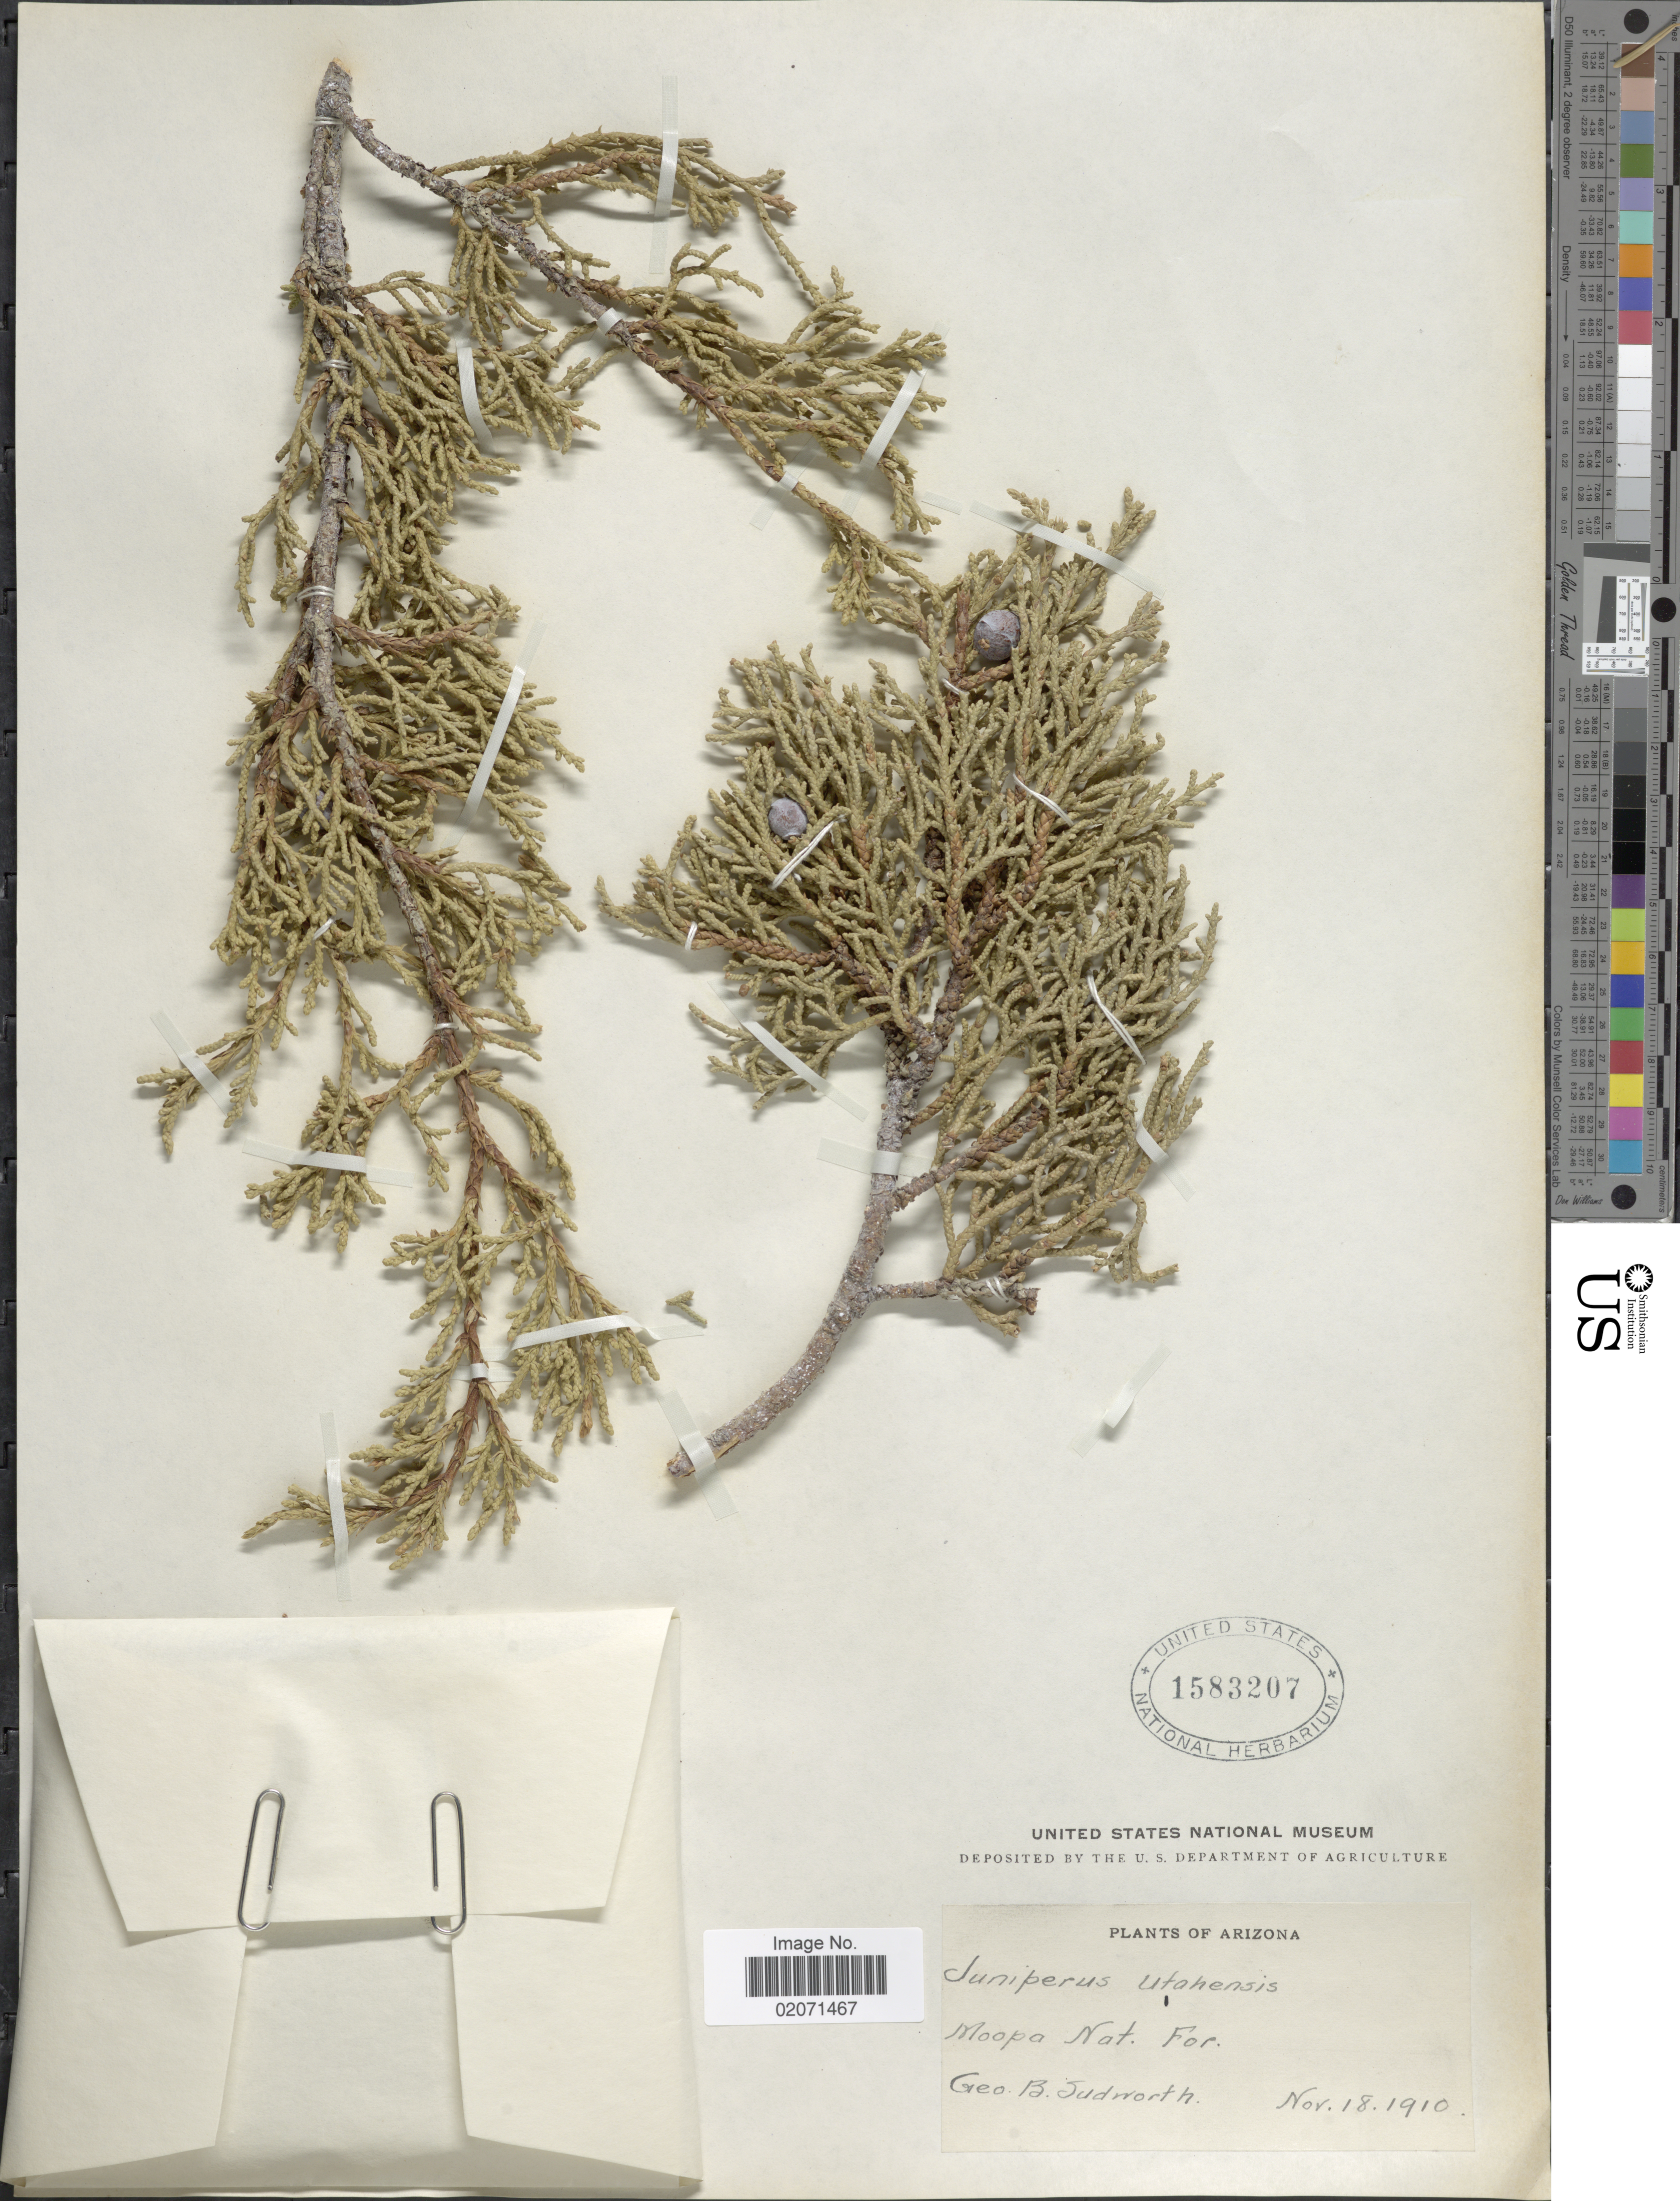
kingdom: Plantae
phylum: Tracheophyta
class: Pinopsida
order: Pinales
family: Cupressaceae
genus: Juniperus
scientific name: Juniperus osteosperma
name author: (Torr.) Little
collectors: G. B. Sudworth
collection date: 1910-11-18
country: United States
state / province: Arizona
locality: Moopa Nat. For.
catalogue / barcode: US 1583207